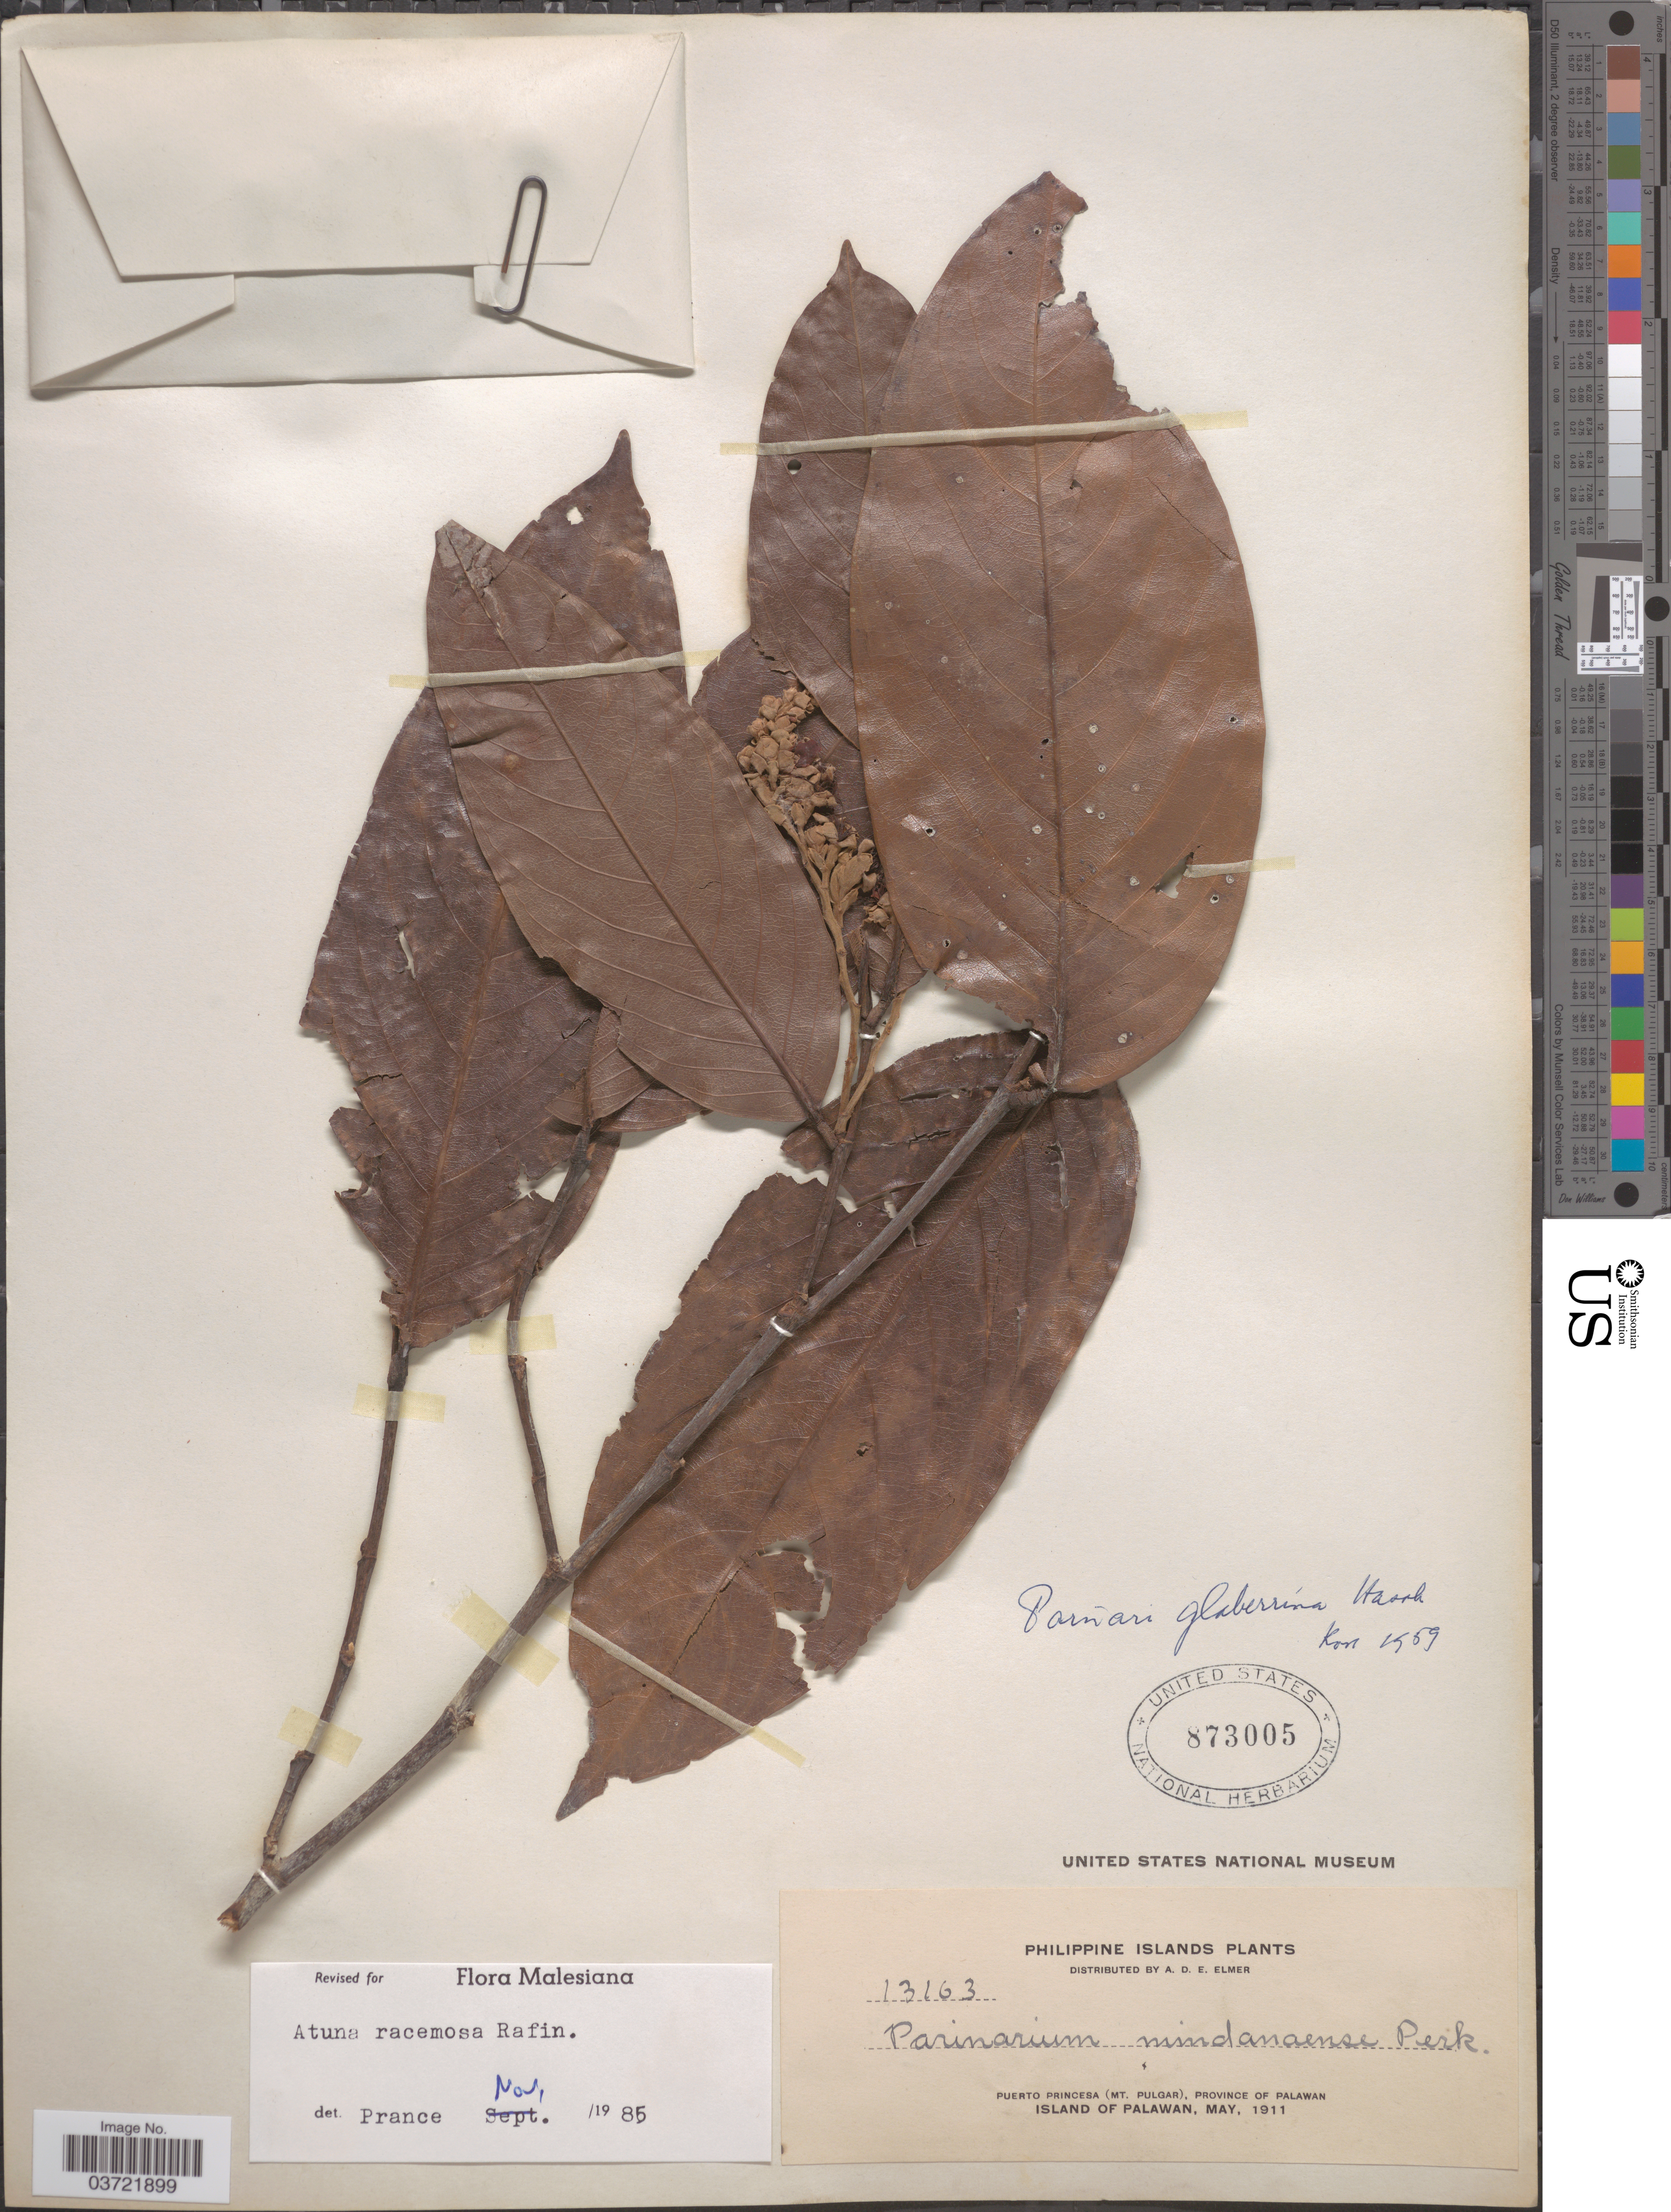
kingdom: Plantae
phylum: Tracheophyta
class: Magnoliopsida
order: Malpighiales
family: Chrysobalanaceae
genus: Atuna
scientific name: Atuna racemosa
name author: Raf.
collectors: A. D. E. Elmer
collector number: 13163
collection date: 1911-05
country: Philippines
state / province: Mimaropa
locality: Puerto Princesa (Mt. Pulgar), Province of Palawan. Island of Palawan.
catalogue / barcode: US 873005